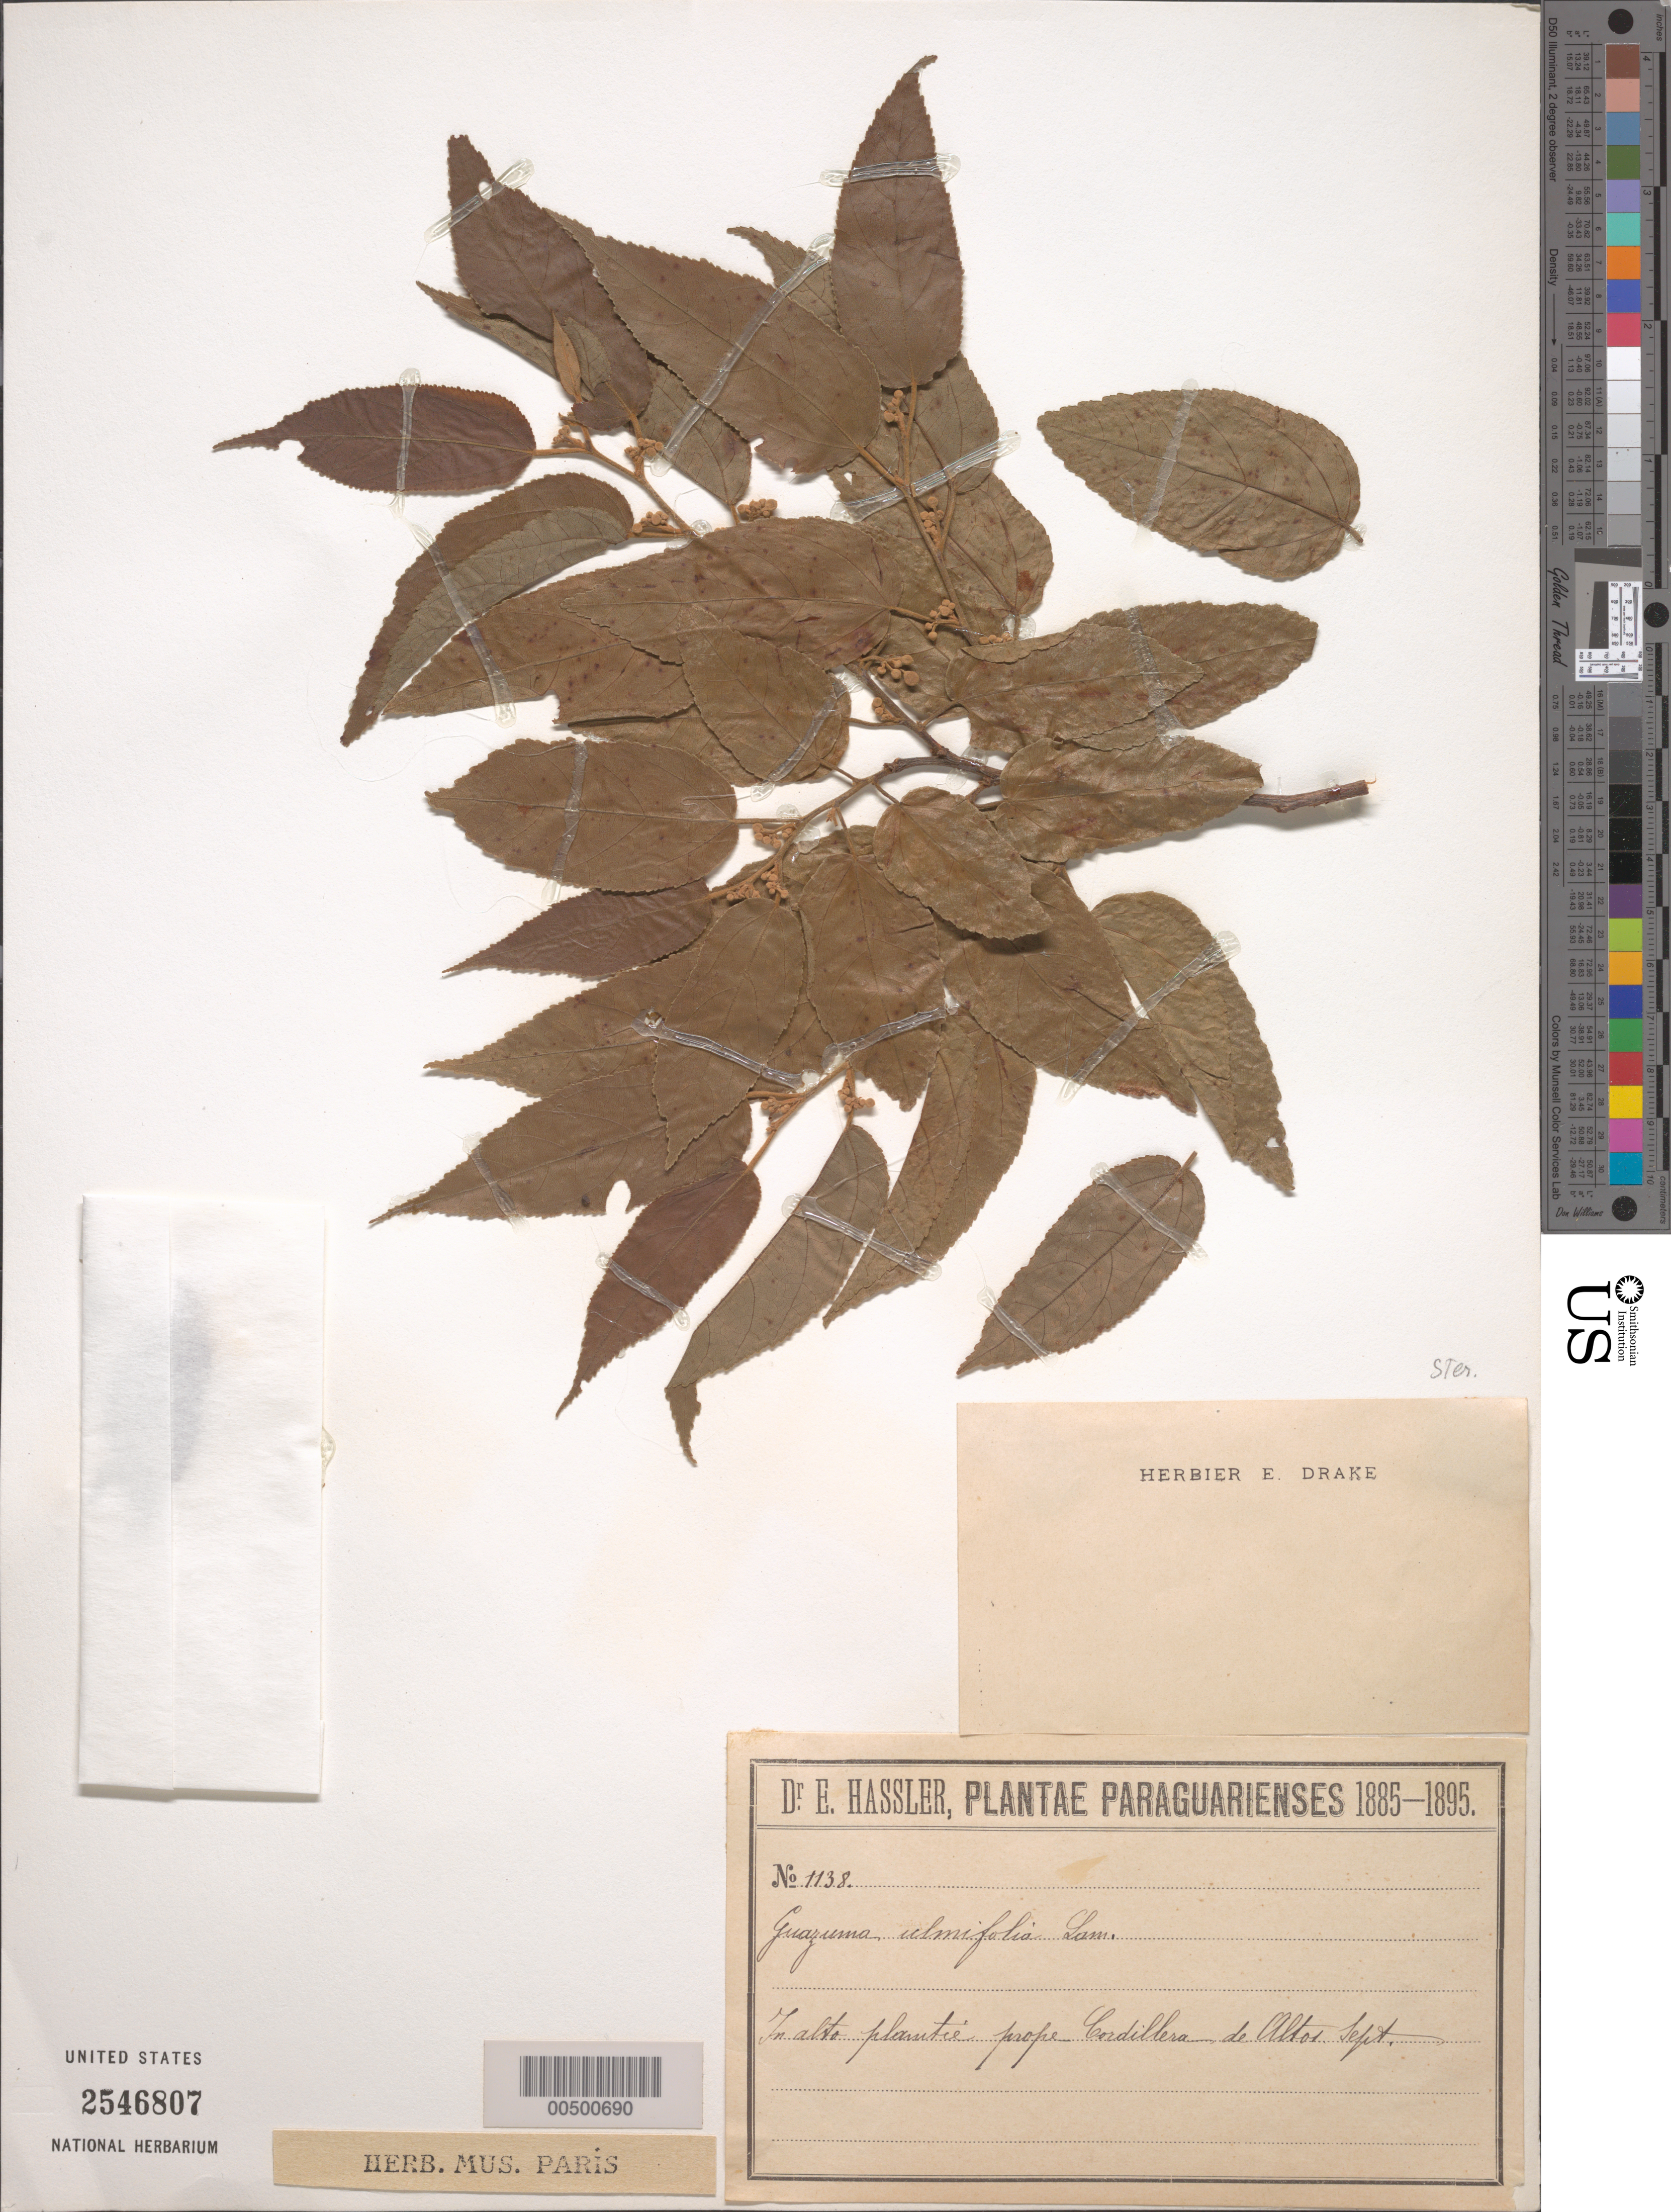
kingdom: Plantae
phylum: Tracheophyta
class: Magnoliopsida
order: Malvales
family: Malvaceae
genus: Guazuma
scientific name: Guazuma ulmifolia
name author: Lam.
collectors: E. Hassler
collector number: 1138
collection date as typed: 1885 to -- --- 1895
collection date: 1885/1895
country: Paraguay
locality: prope Cordillera de Altos Sept.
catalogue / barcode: US 2546807